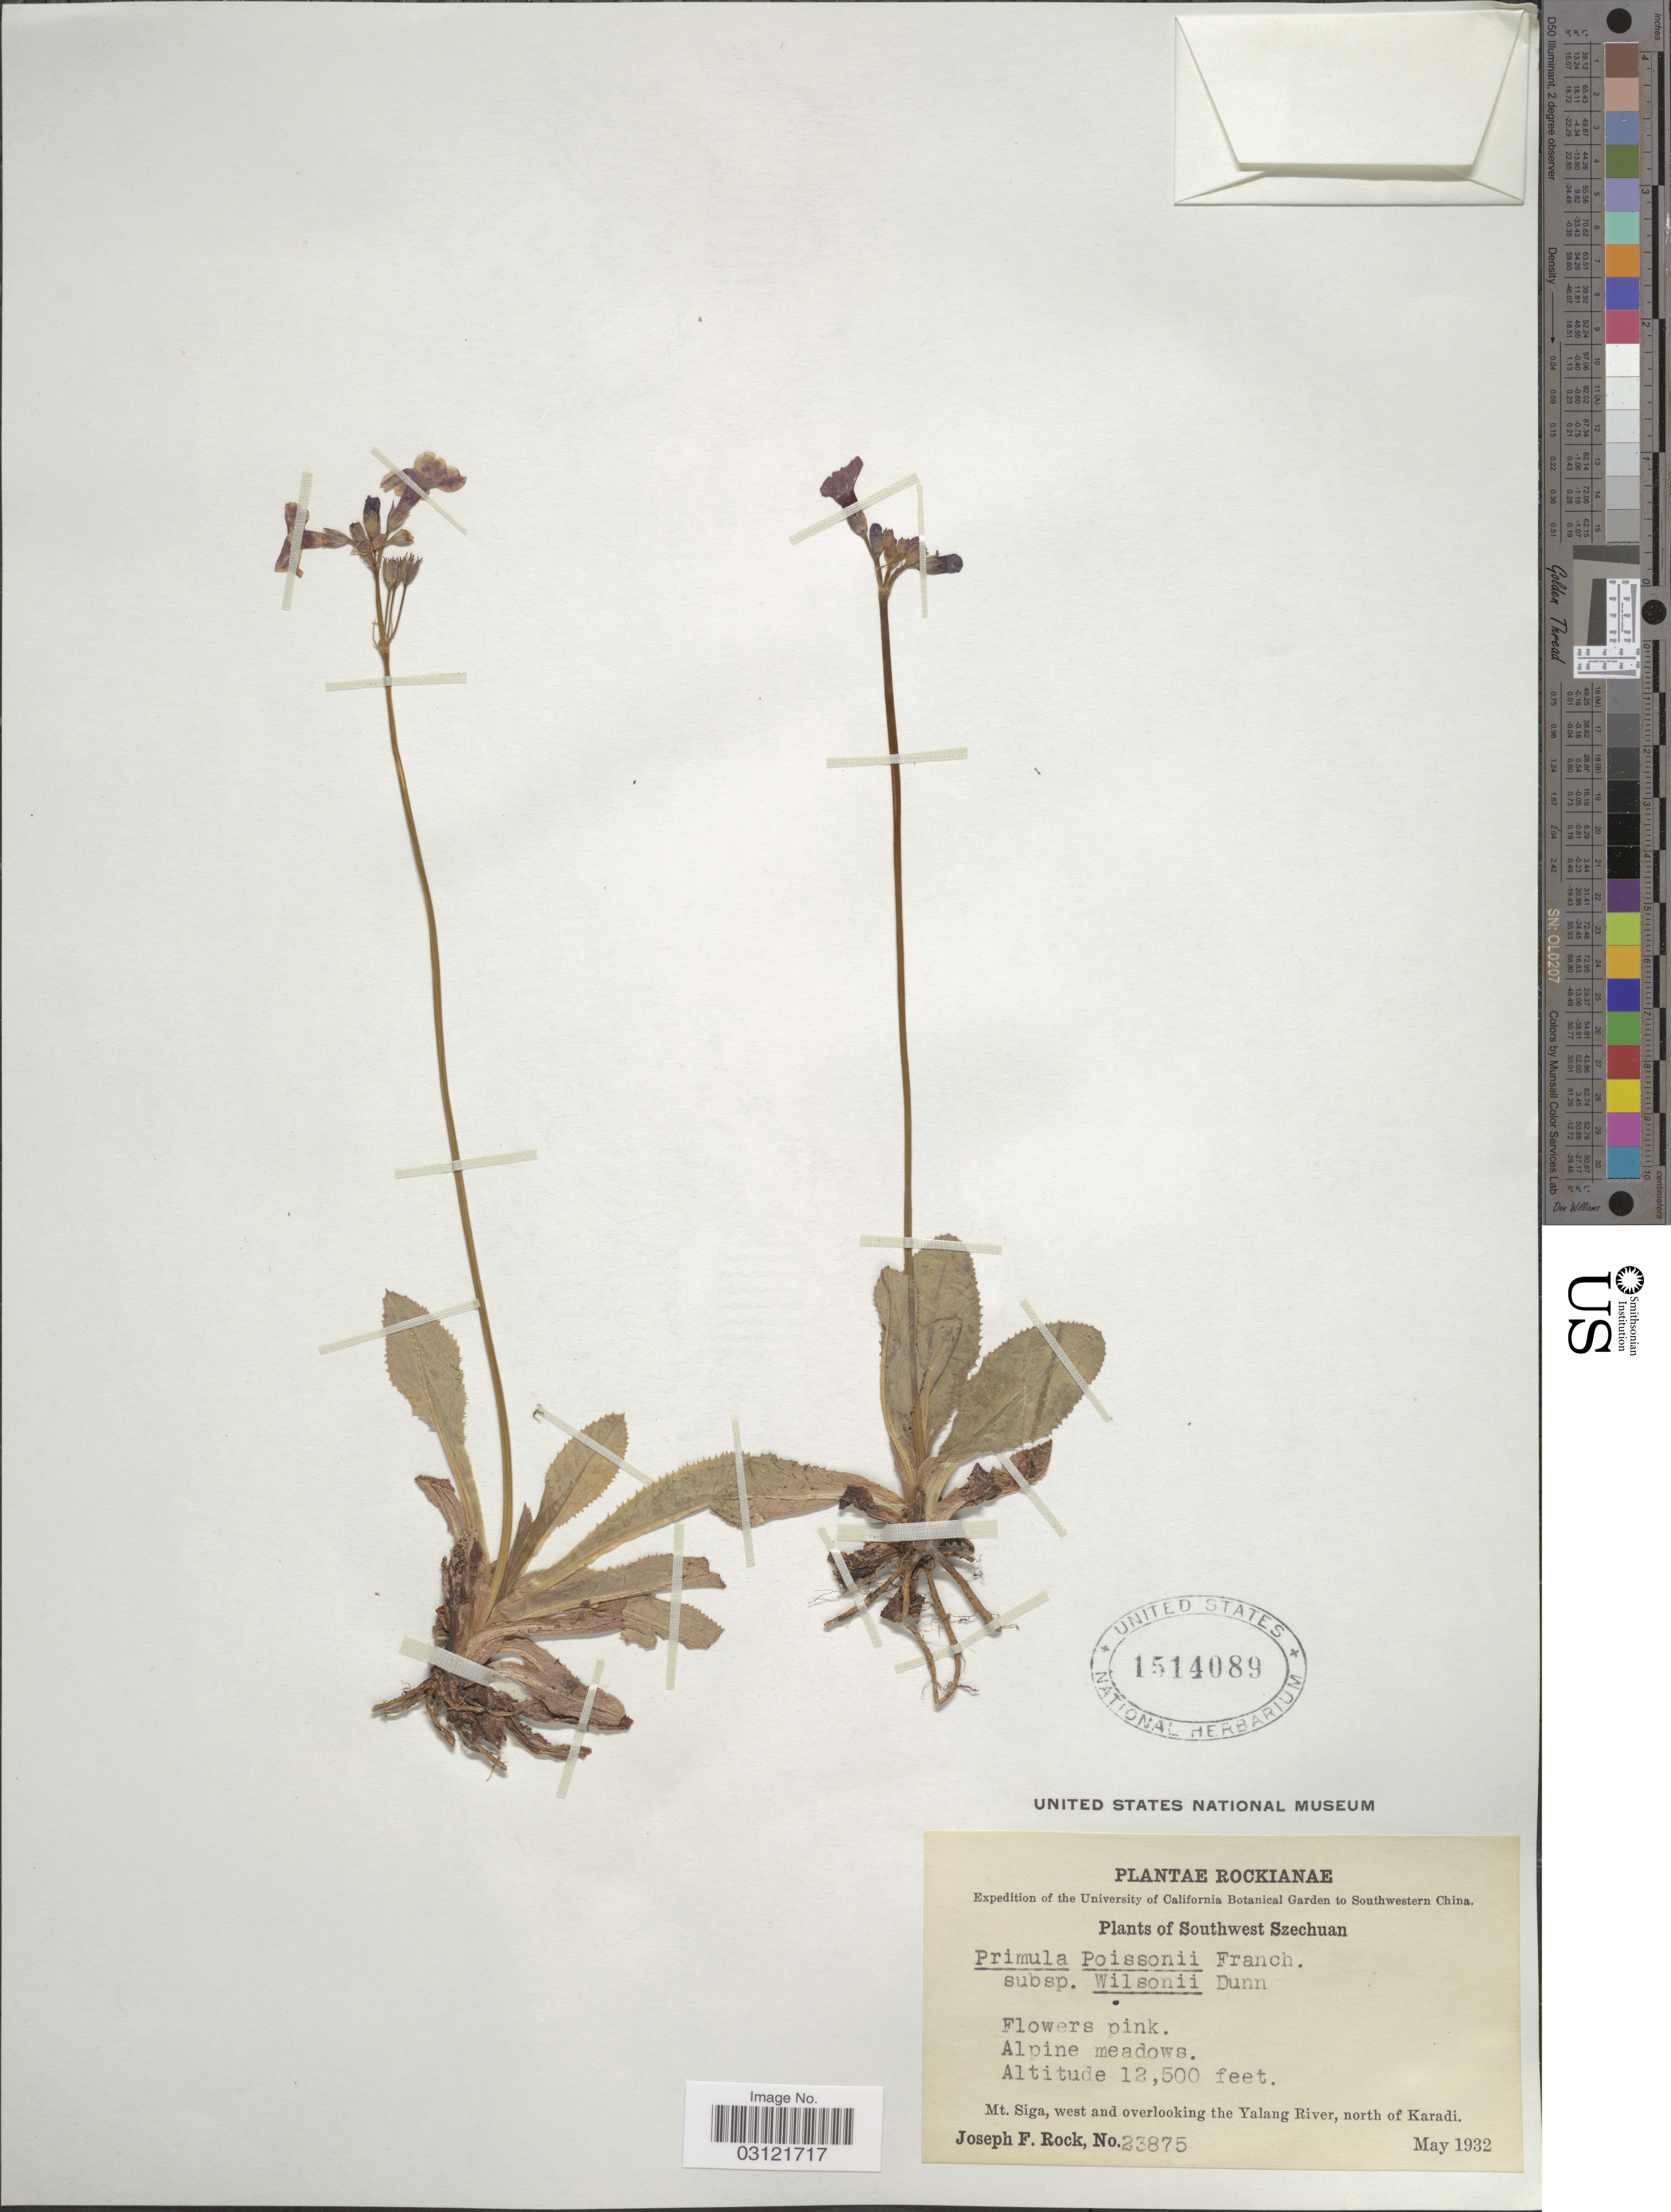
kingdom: Plantae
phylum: Tracheophyta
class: Magnoliopsida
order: Ericales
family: Primulaceae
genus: Primula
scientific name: Primula poissonii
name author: Franch.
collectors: J. F. Rock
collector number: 23875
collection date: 1932-05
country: China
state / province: Sichuan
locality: Southwestern China. Southwest Szechuan. Mt. Siga, west and overlooking the Yalang River, north of Karadi.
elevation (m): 3810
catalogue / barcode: US 1514089